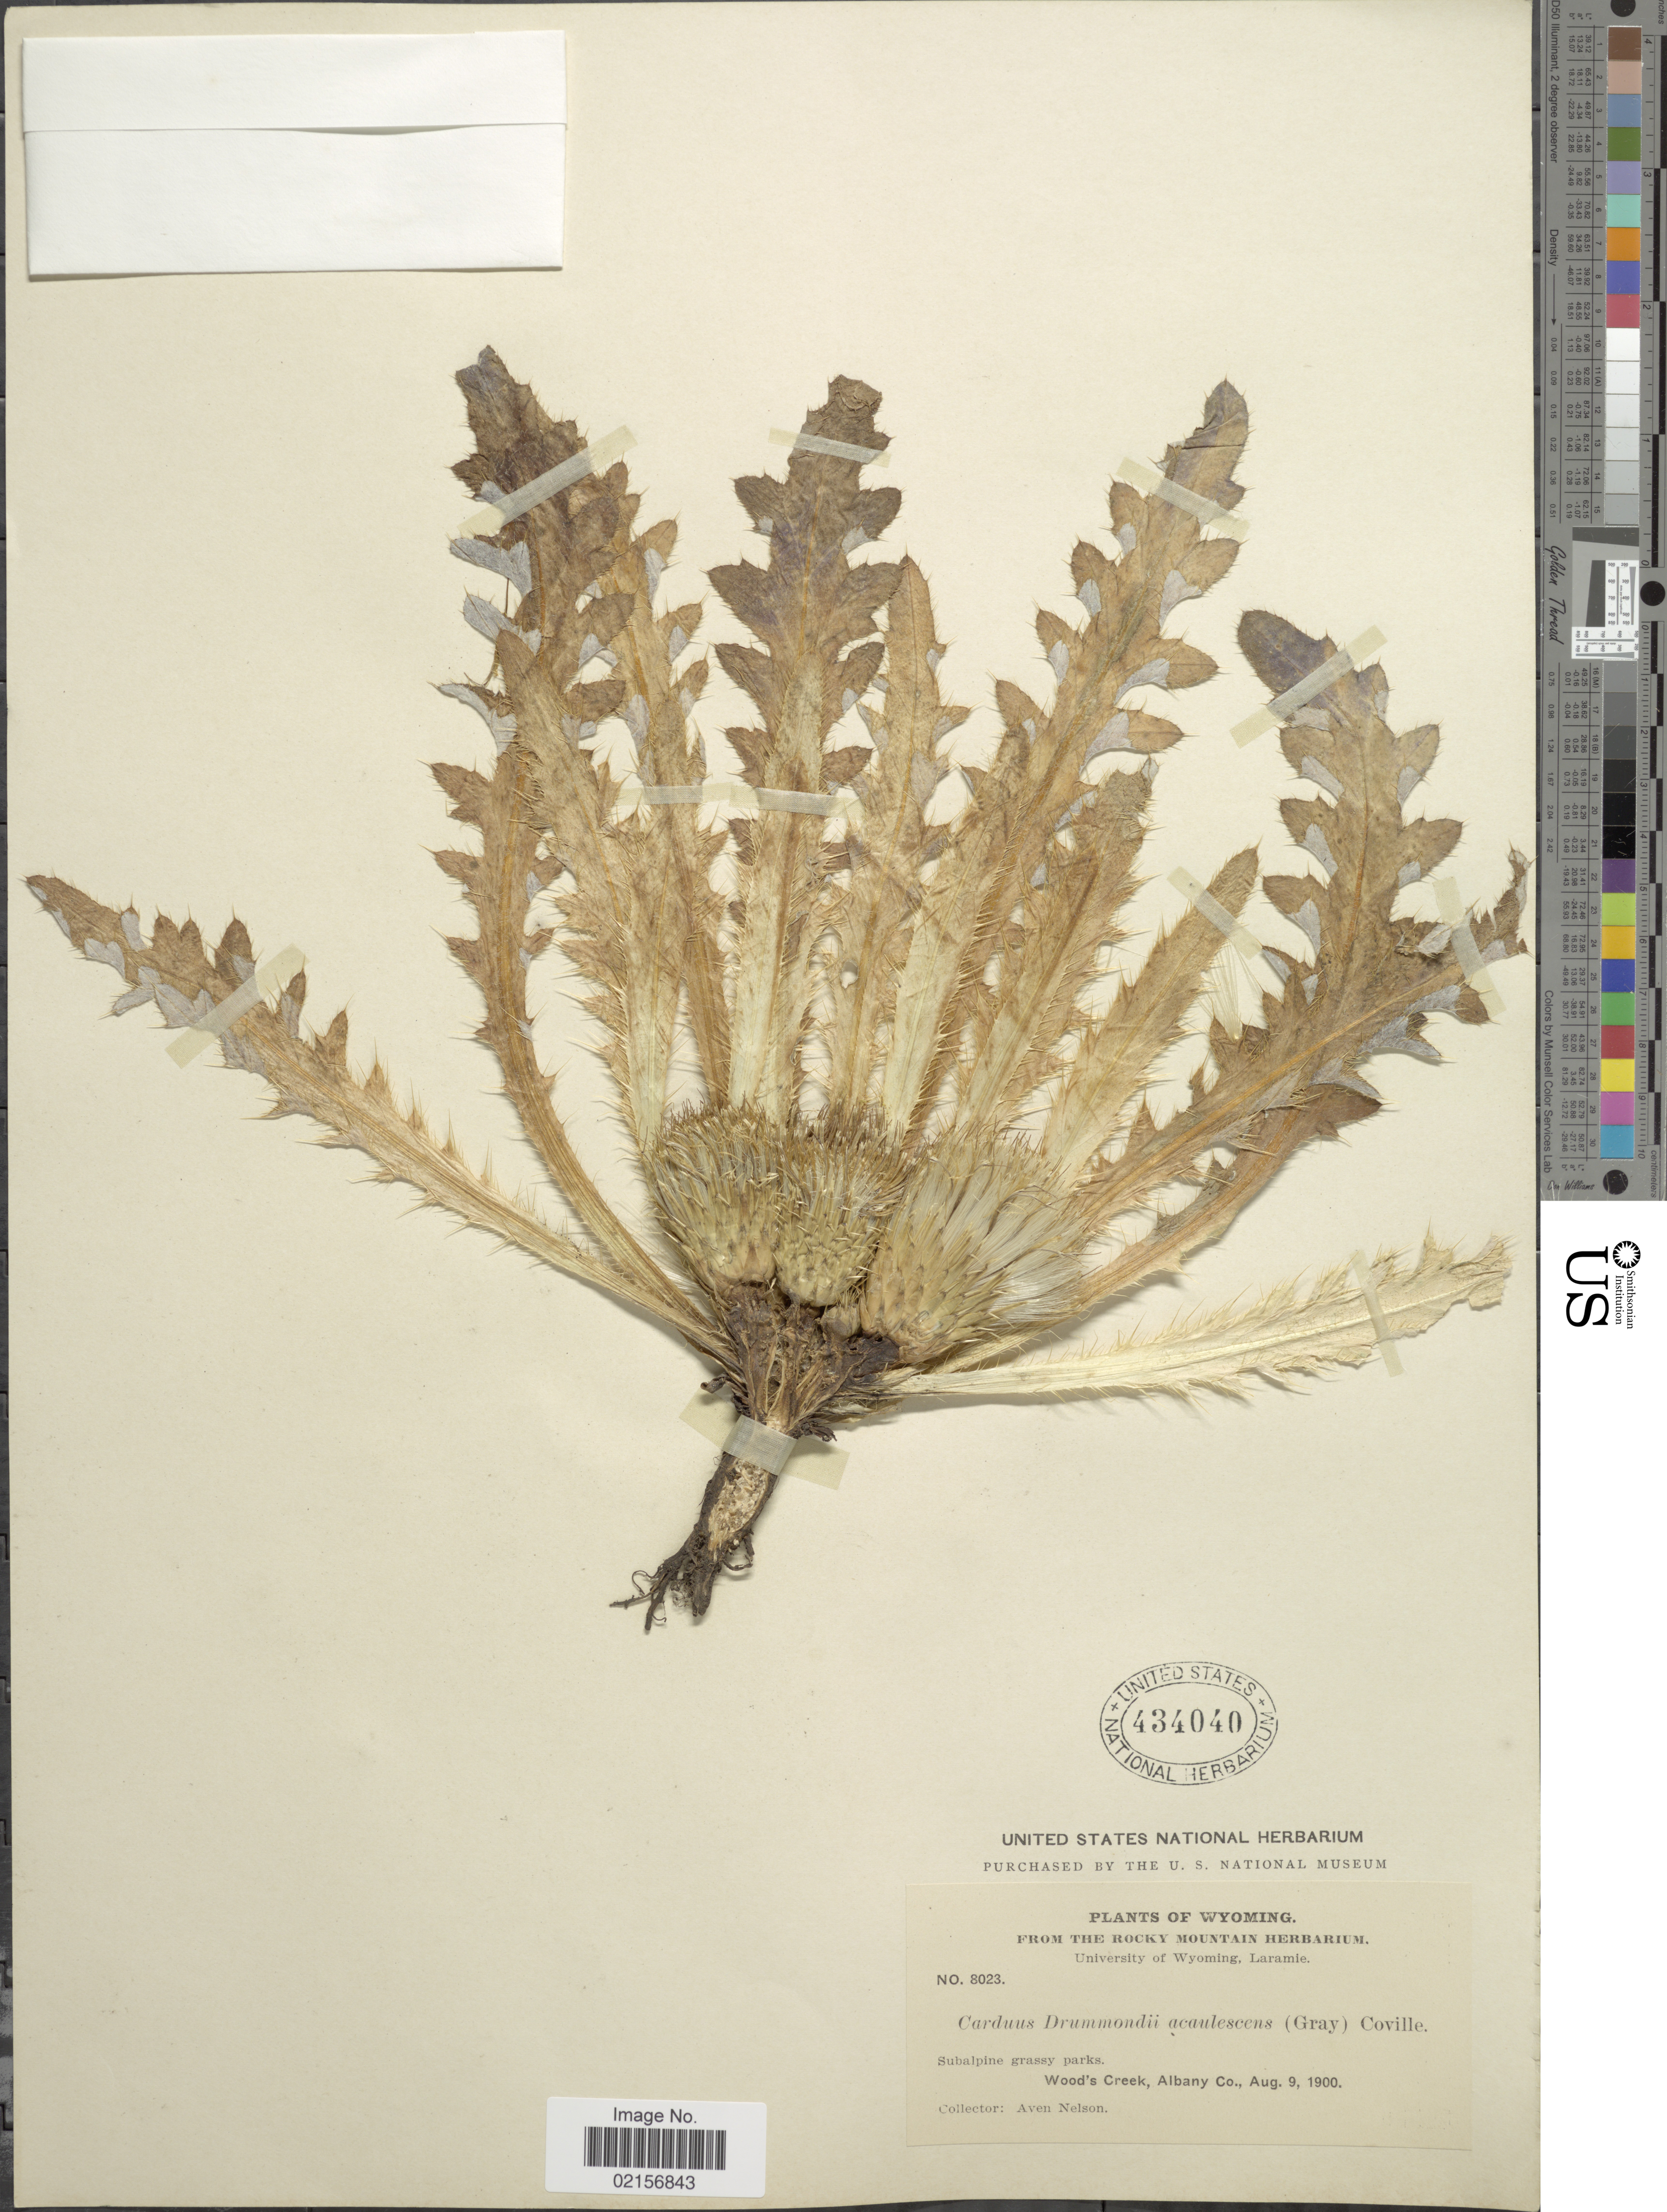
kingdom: Plantae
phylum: Tracheophyta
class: Magnoliopsida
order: Asterales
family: Asteraceae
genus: Cirsium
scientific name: Cirsium drummondii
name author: Torr. & A. Gray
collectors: A. Nelson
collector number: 8023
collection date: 1900-08-09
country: United States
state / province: Wyoming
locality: Subalpine grassy parks, Wood's Creek, Albany Co.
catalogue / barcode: US 434040